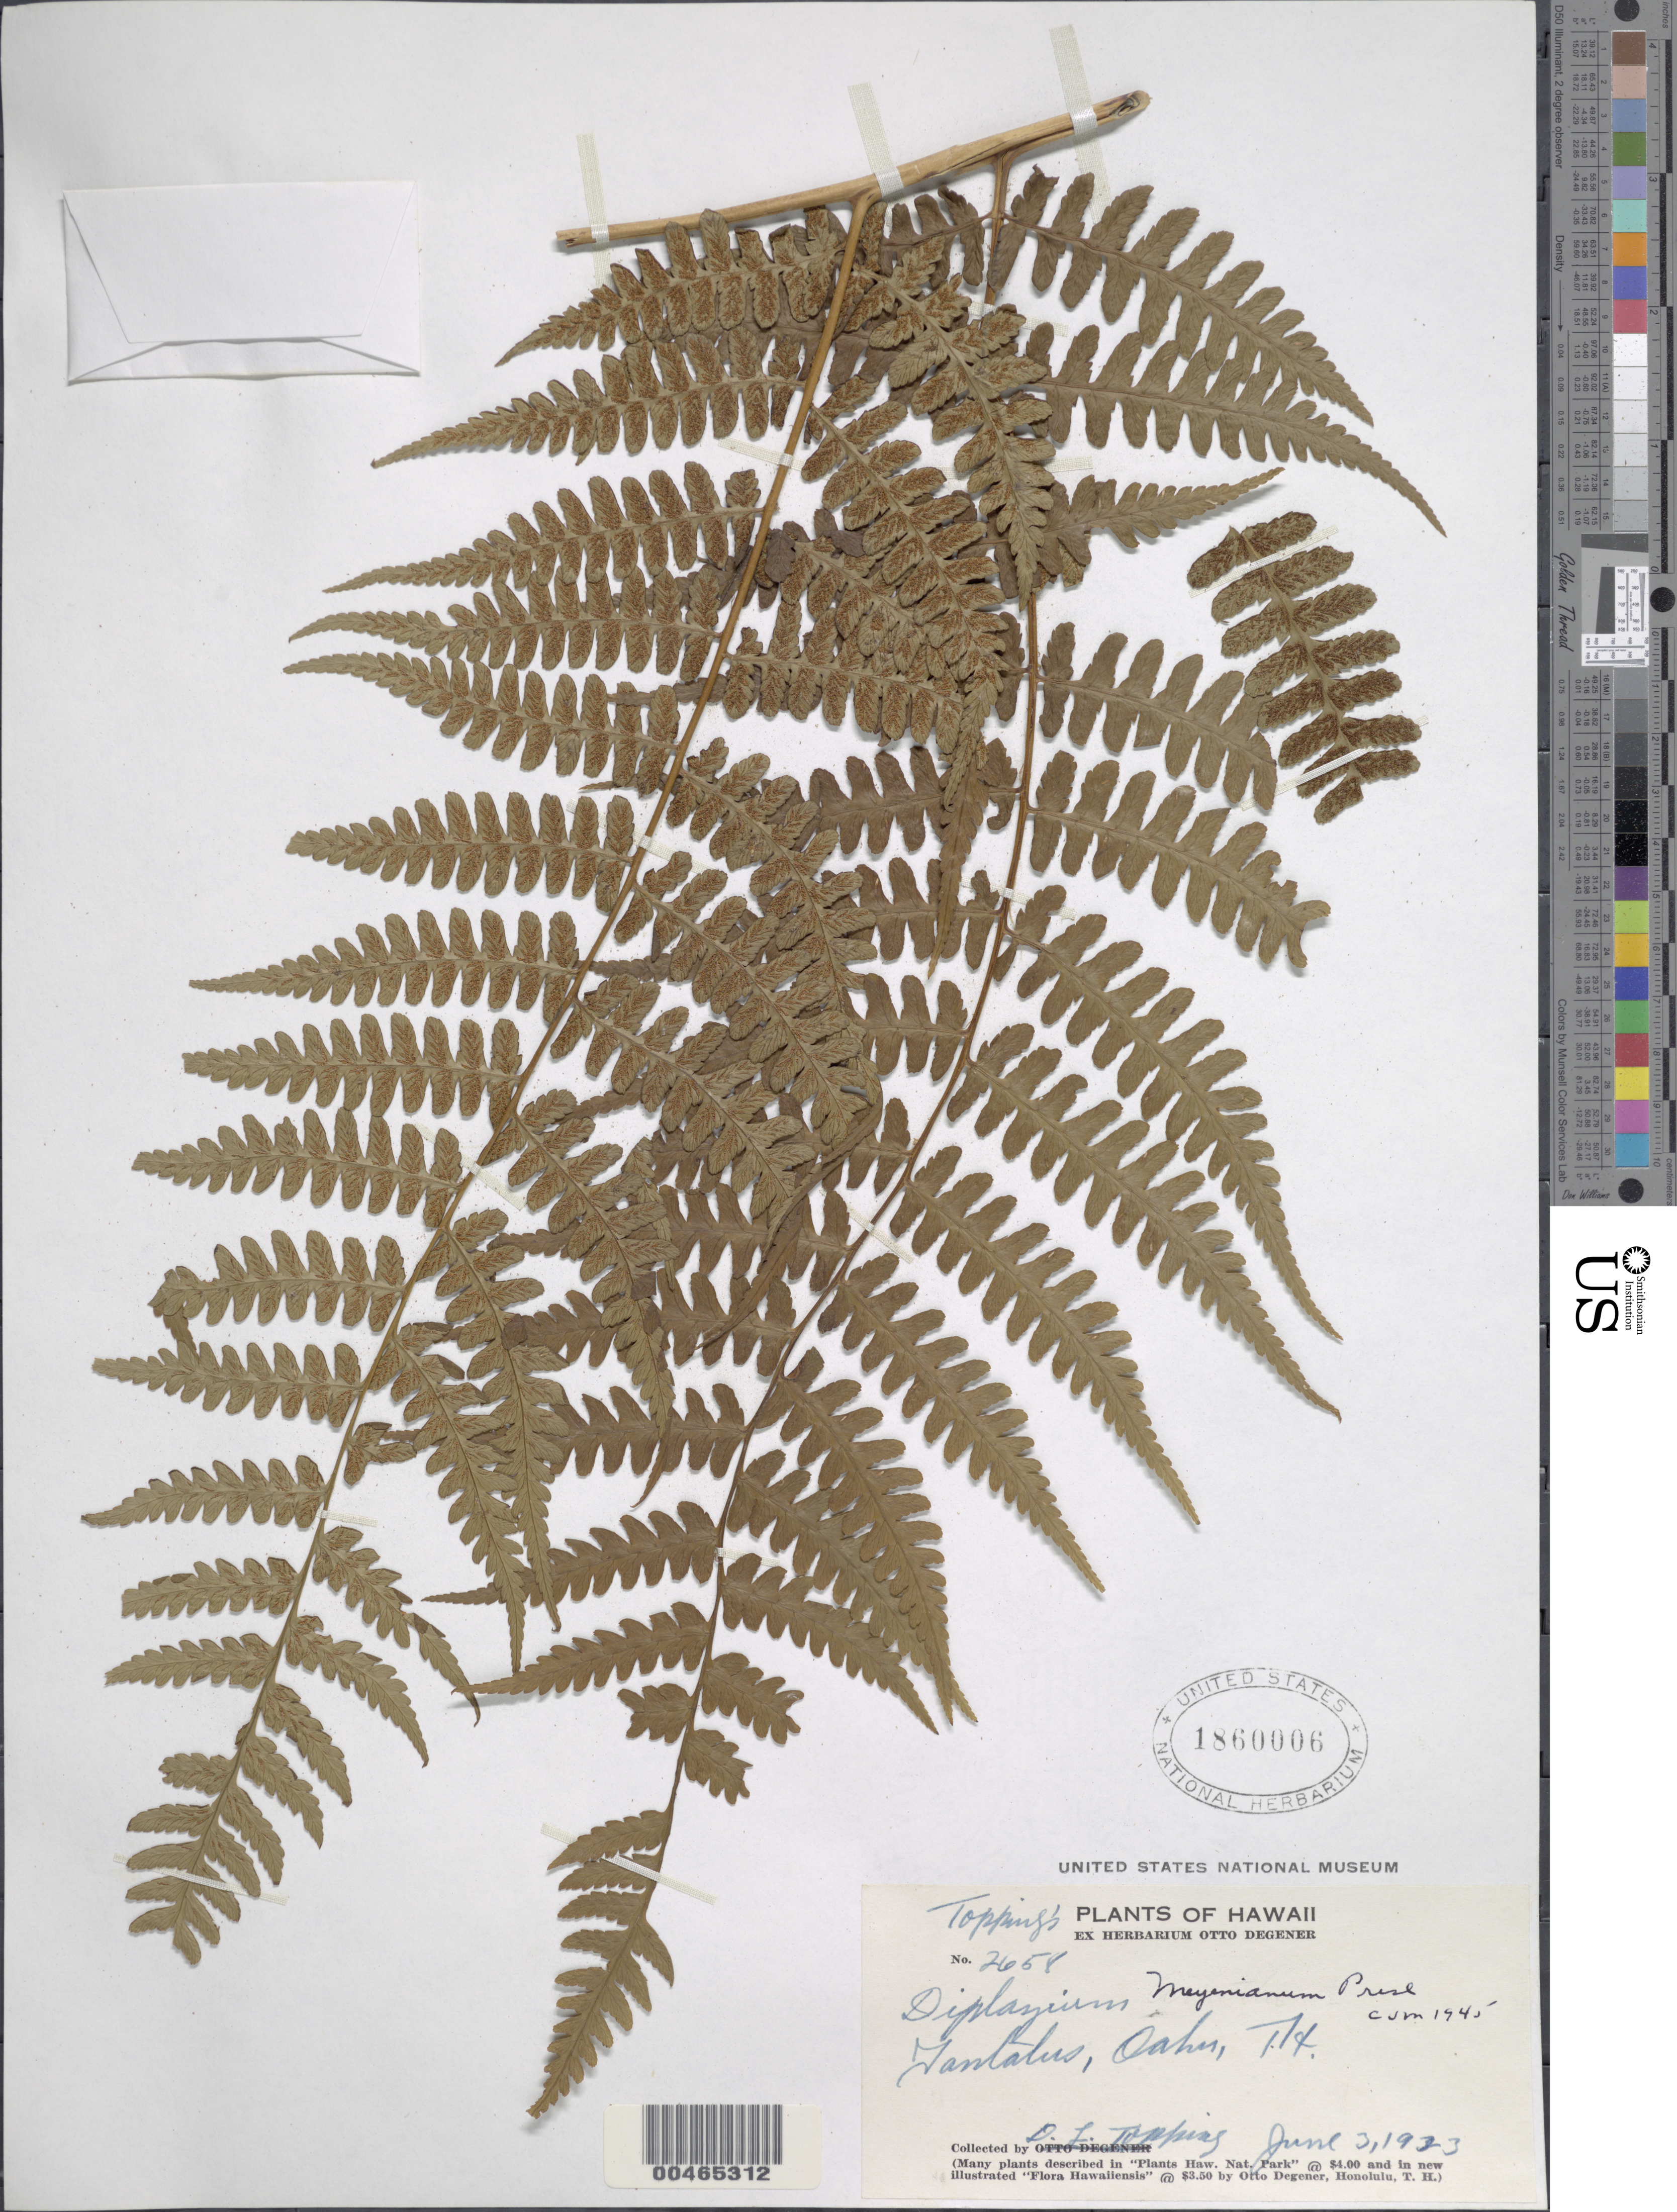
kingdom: Plantae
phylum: Tracheophyta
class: Polypodiopsida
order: Polypodiales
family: Athyriaceae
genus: Diplazium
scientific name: Diplazium sandwichianum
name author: (C. Presl) Diels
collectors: D. L. Topping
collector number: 2658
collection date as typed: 3 Jun 1933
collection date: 1933-06-03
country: United States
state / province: Hawaii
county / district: Honolulu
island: Oahu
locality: Tantalus, Oahu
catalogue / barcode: US 1860006